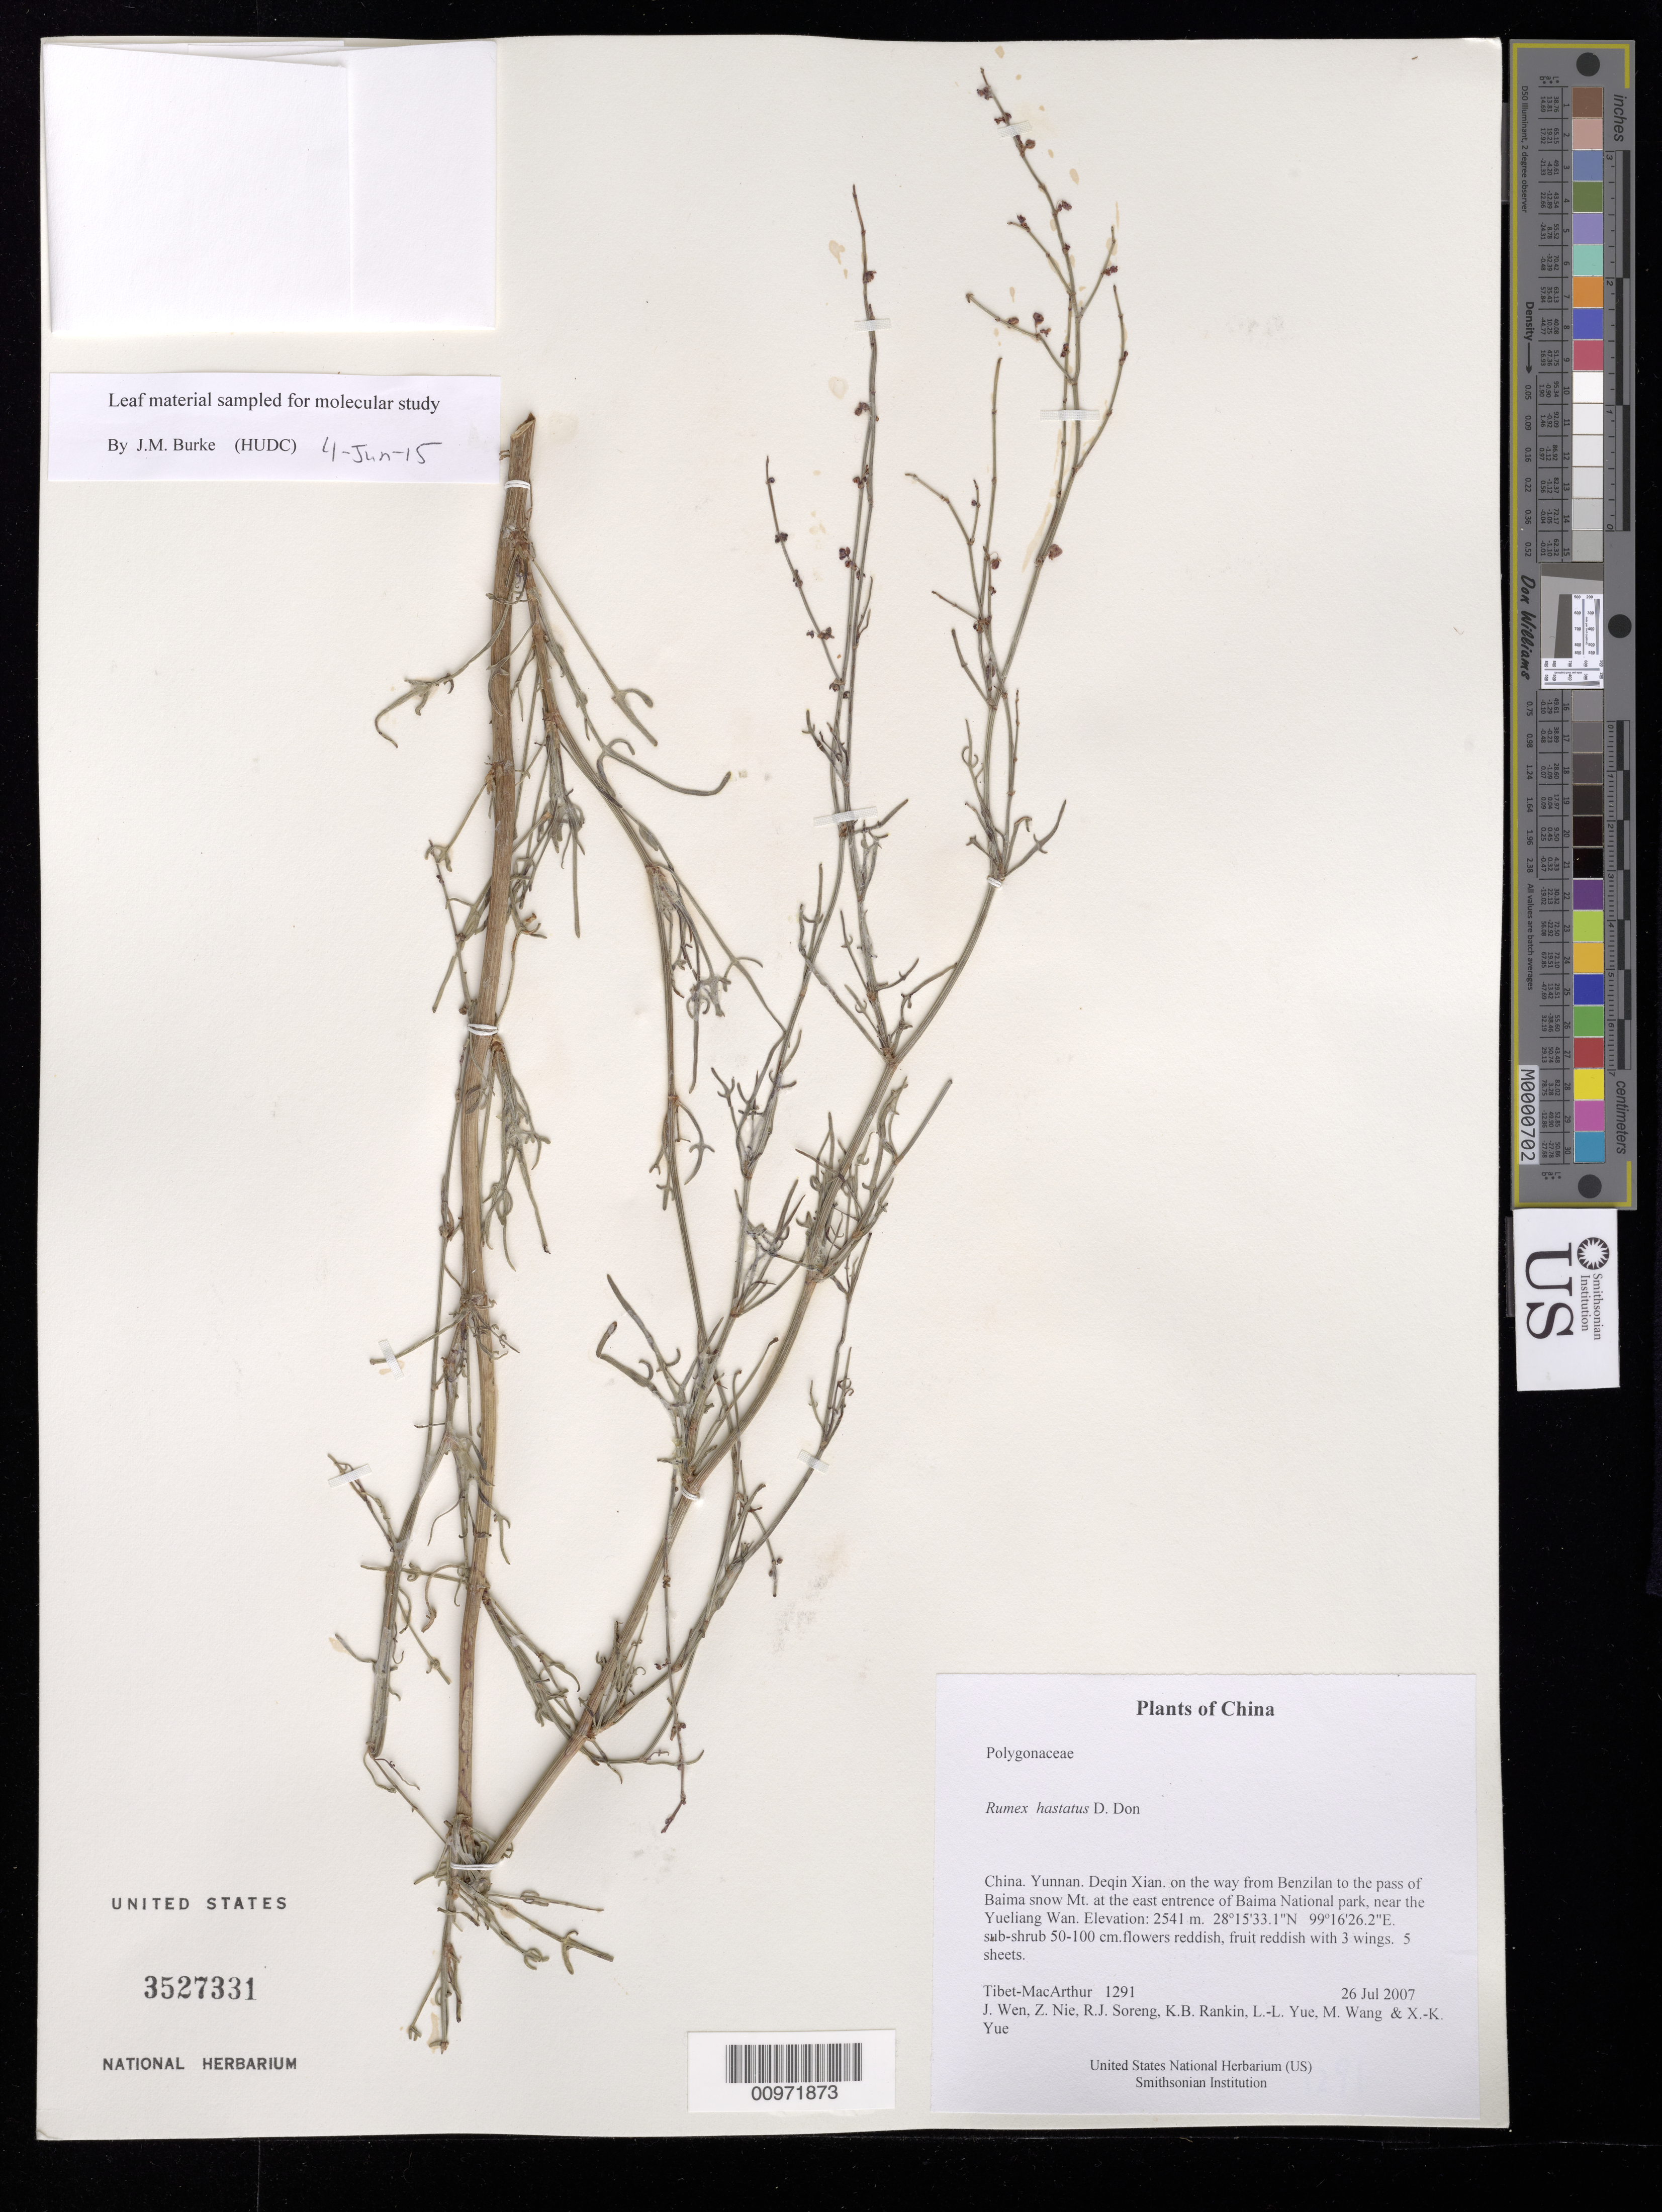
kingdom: Plantae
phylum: Tracheophyta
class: Magnoliopsida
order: Caryophyllales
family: Polygonaceae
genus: Rumex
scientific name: Rumex hastatus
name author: D. Don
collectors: Tibet-MacArthur, J. Wen, Z. Nie, R. J. Soreng, K. Rankin, L. Yue, M. Wang & X. Yue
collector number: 1291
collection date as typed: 26 Jul 2007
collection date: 2007-07-26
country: China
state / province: Yunnan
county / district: Deqin Xian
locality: on the way from Benzilan to the pass of Baima snow Mt. at the east entrence of Baima National park, near the Yueliang Wan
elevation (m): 2541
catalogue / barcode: US 3527331